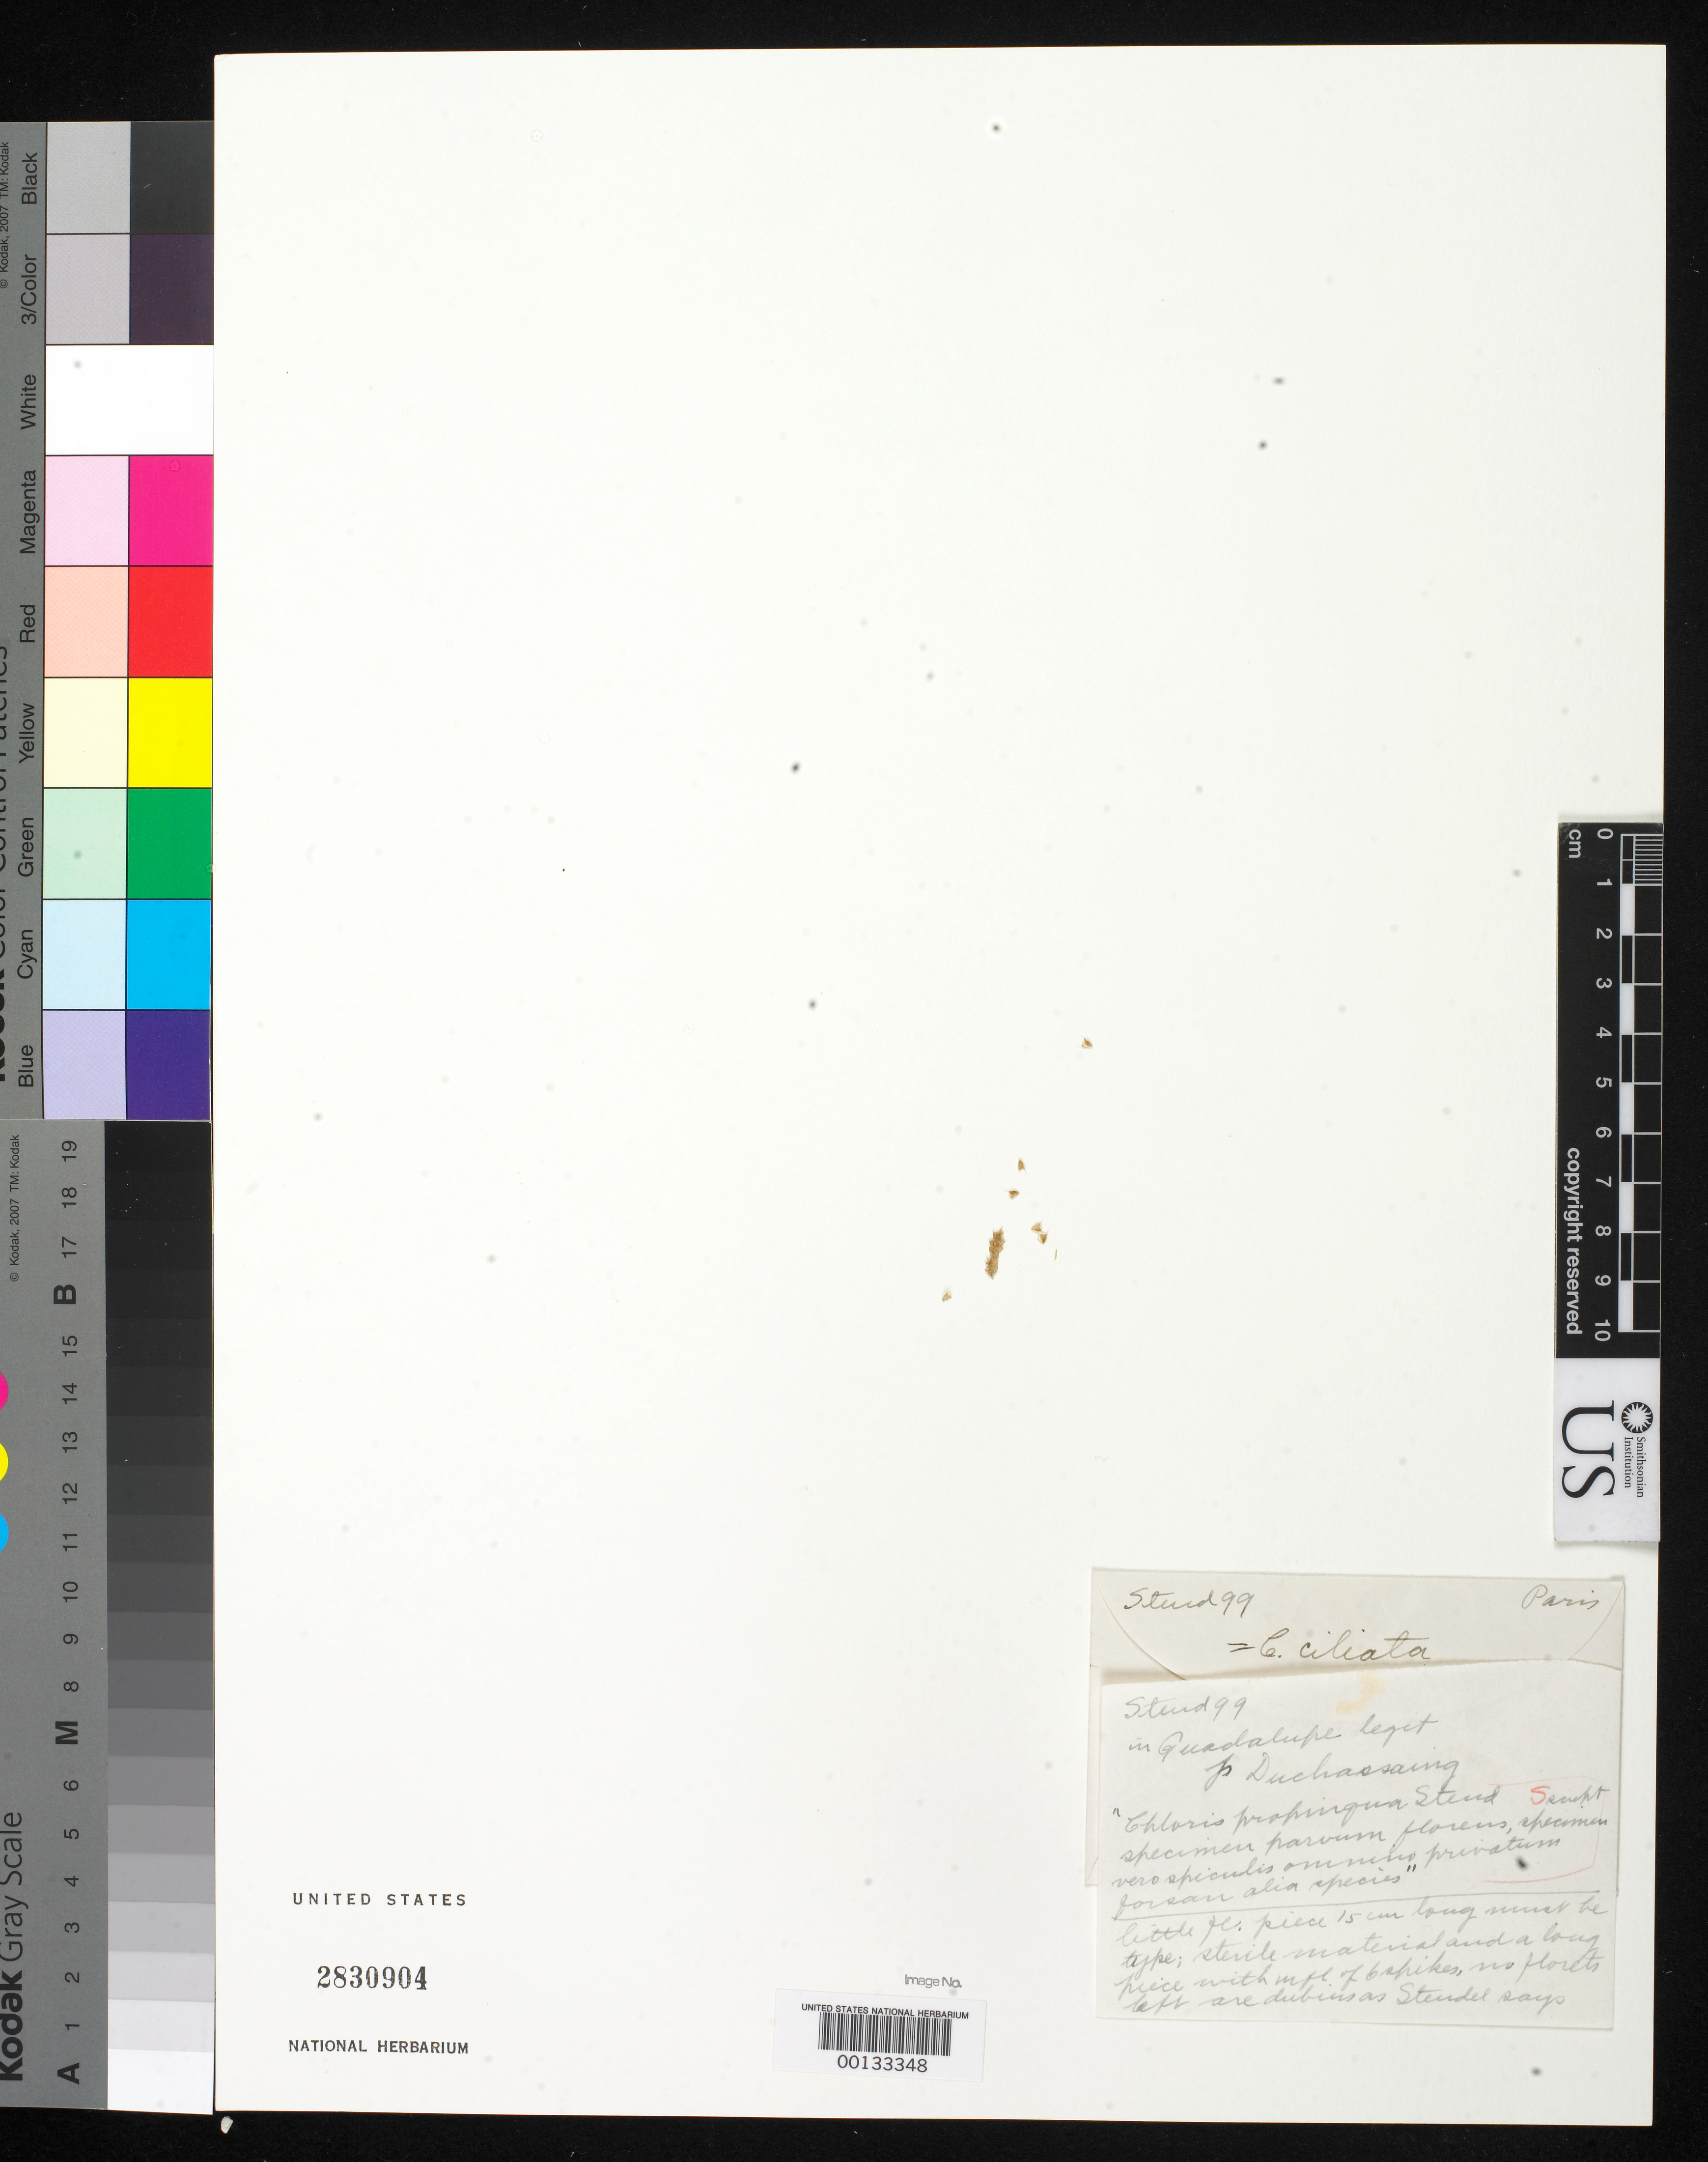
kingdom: Plantae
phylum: Tracheophyta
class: Liliopsida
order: Poales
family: Poaceae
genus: Chloris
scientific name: Chloris propinqua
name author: Steud.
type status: Type Fragment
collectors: É. P. Duchasssaing de Fontbressin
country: Guadeloupe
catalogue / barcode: US 2830904